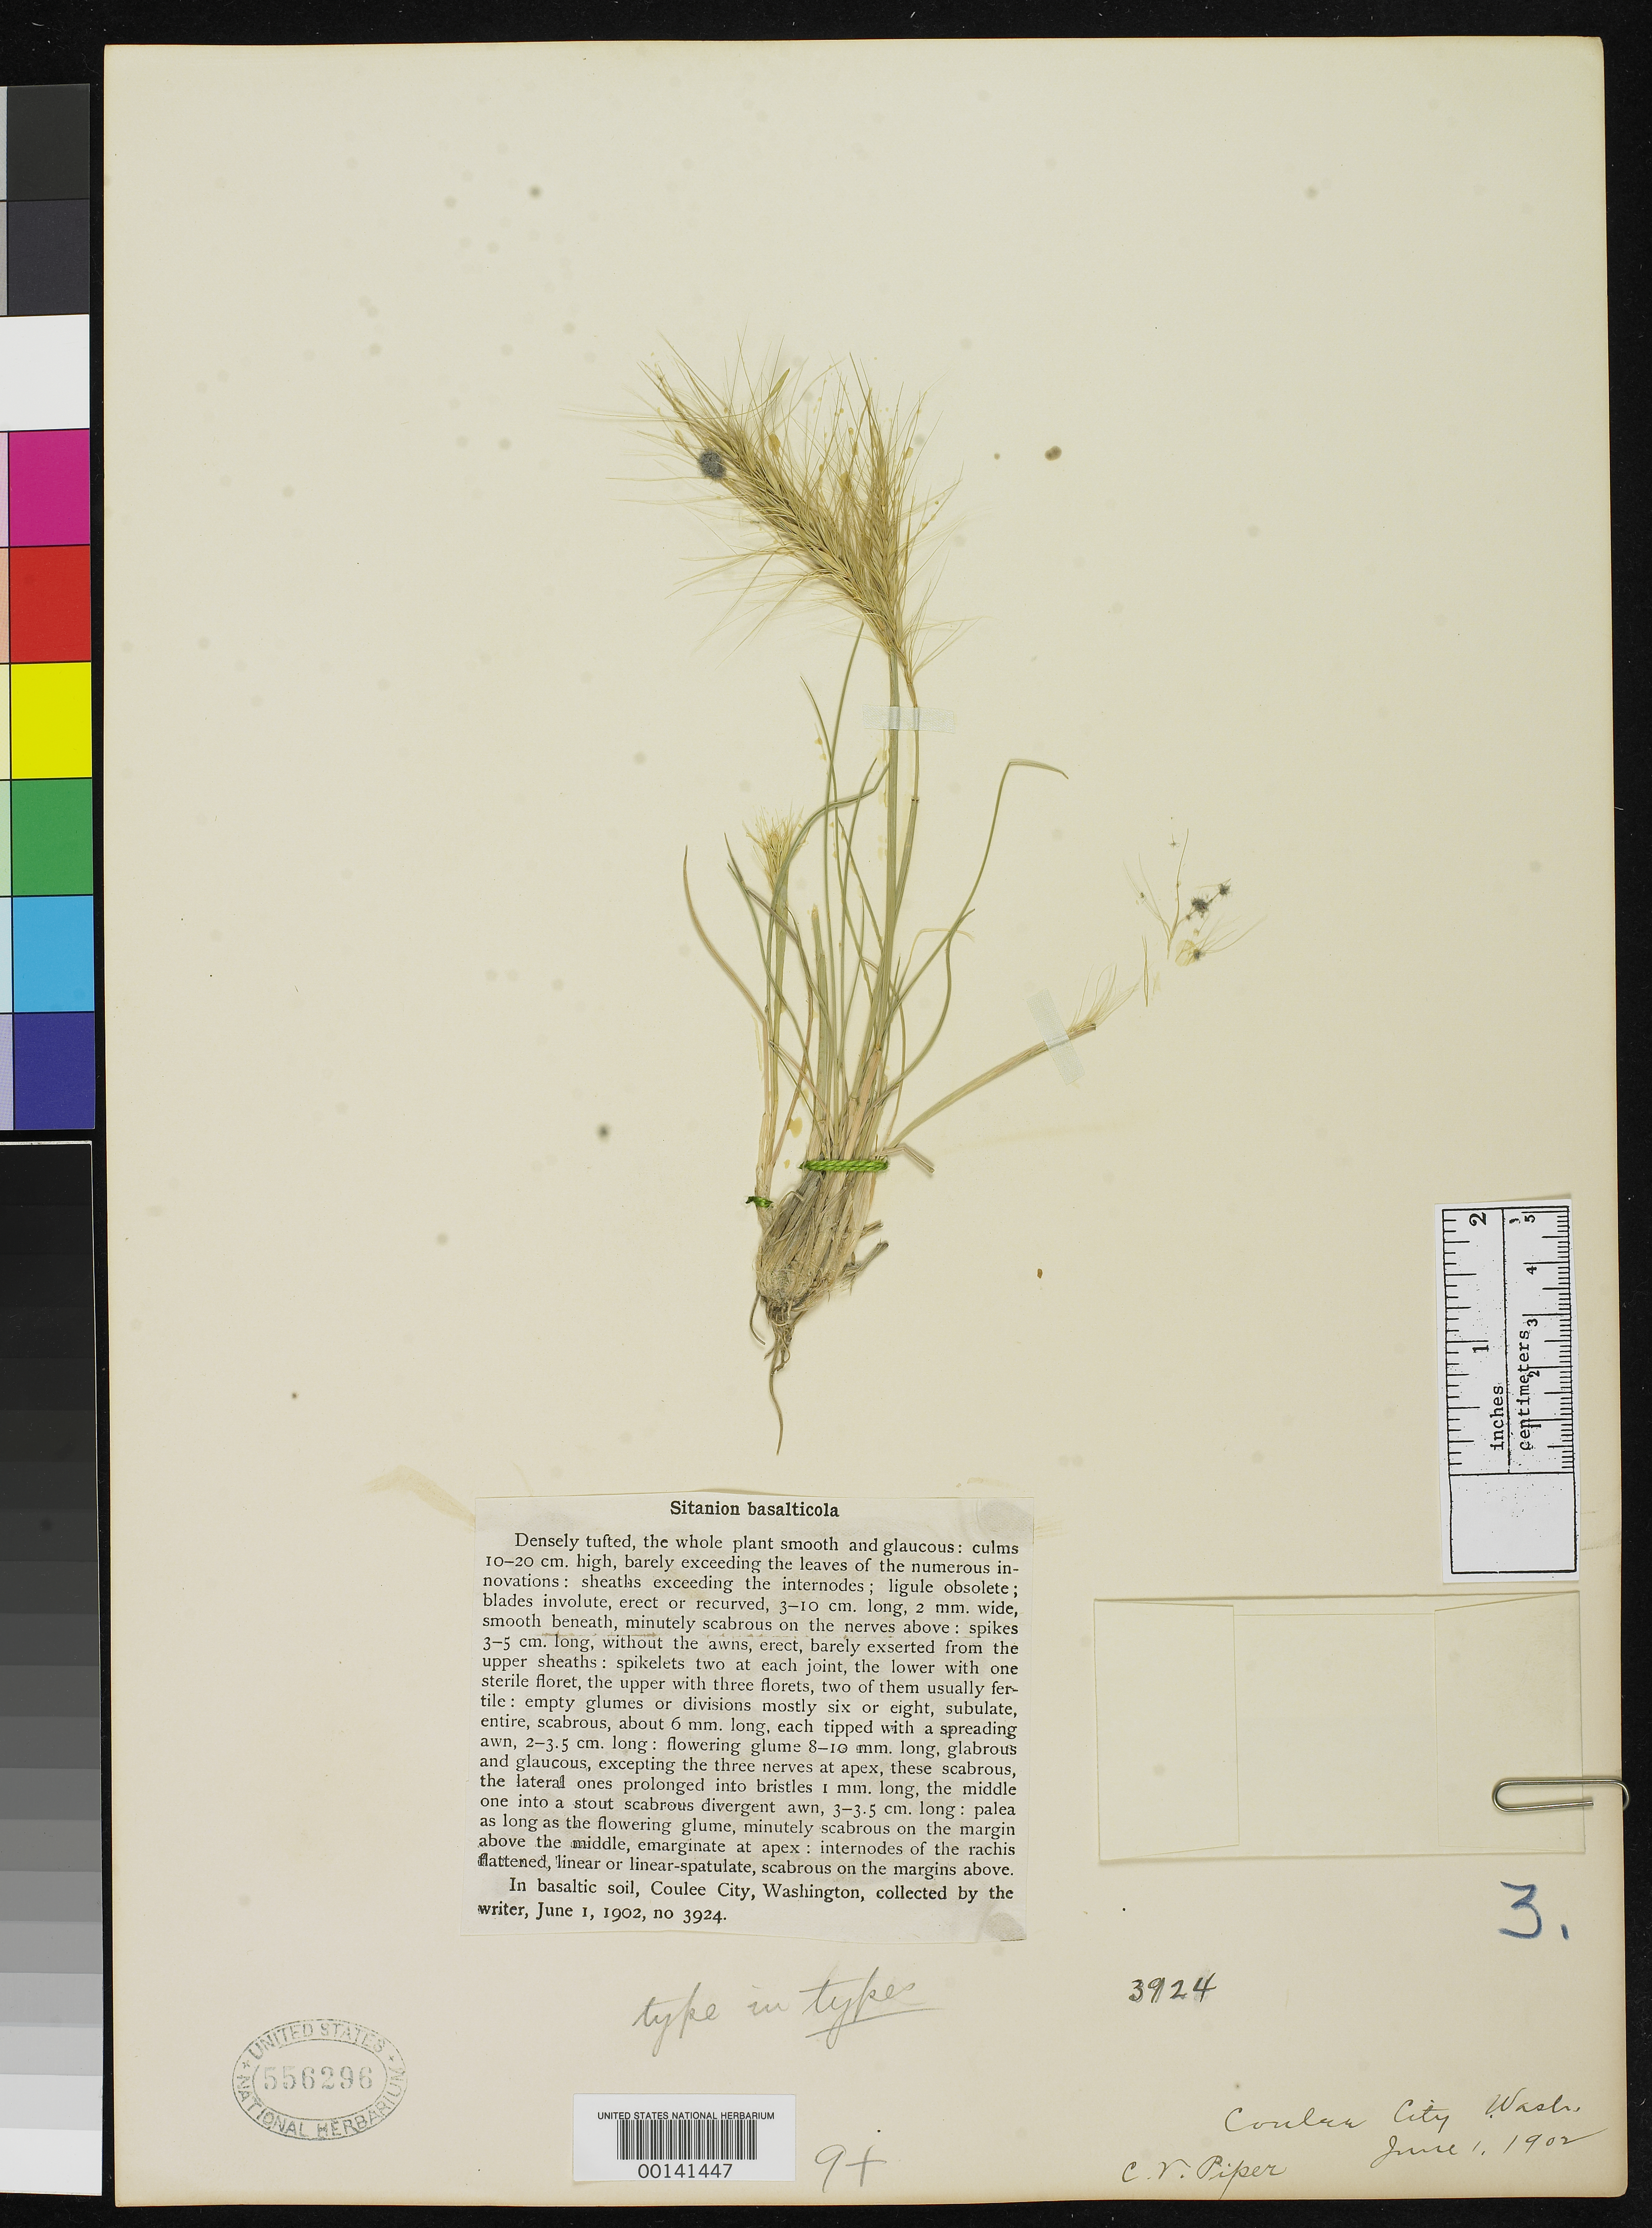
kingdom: Plantae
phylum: Tracheophyta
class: Liliopsida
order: Poales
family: Poaceae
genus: Sitanion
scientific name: Sitanion basalticola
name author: Piper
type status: Isotype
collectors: C. V. Piper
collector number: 3924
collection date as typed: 01 Jun 1902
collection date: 1902-06-01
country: United States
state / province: Washington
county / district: Grant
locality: Coulee City.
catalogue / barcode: US 556296